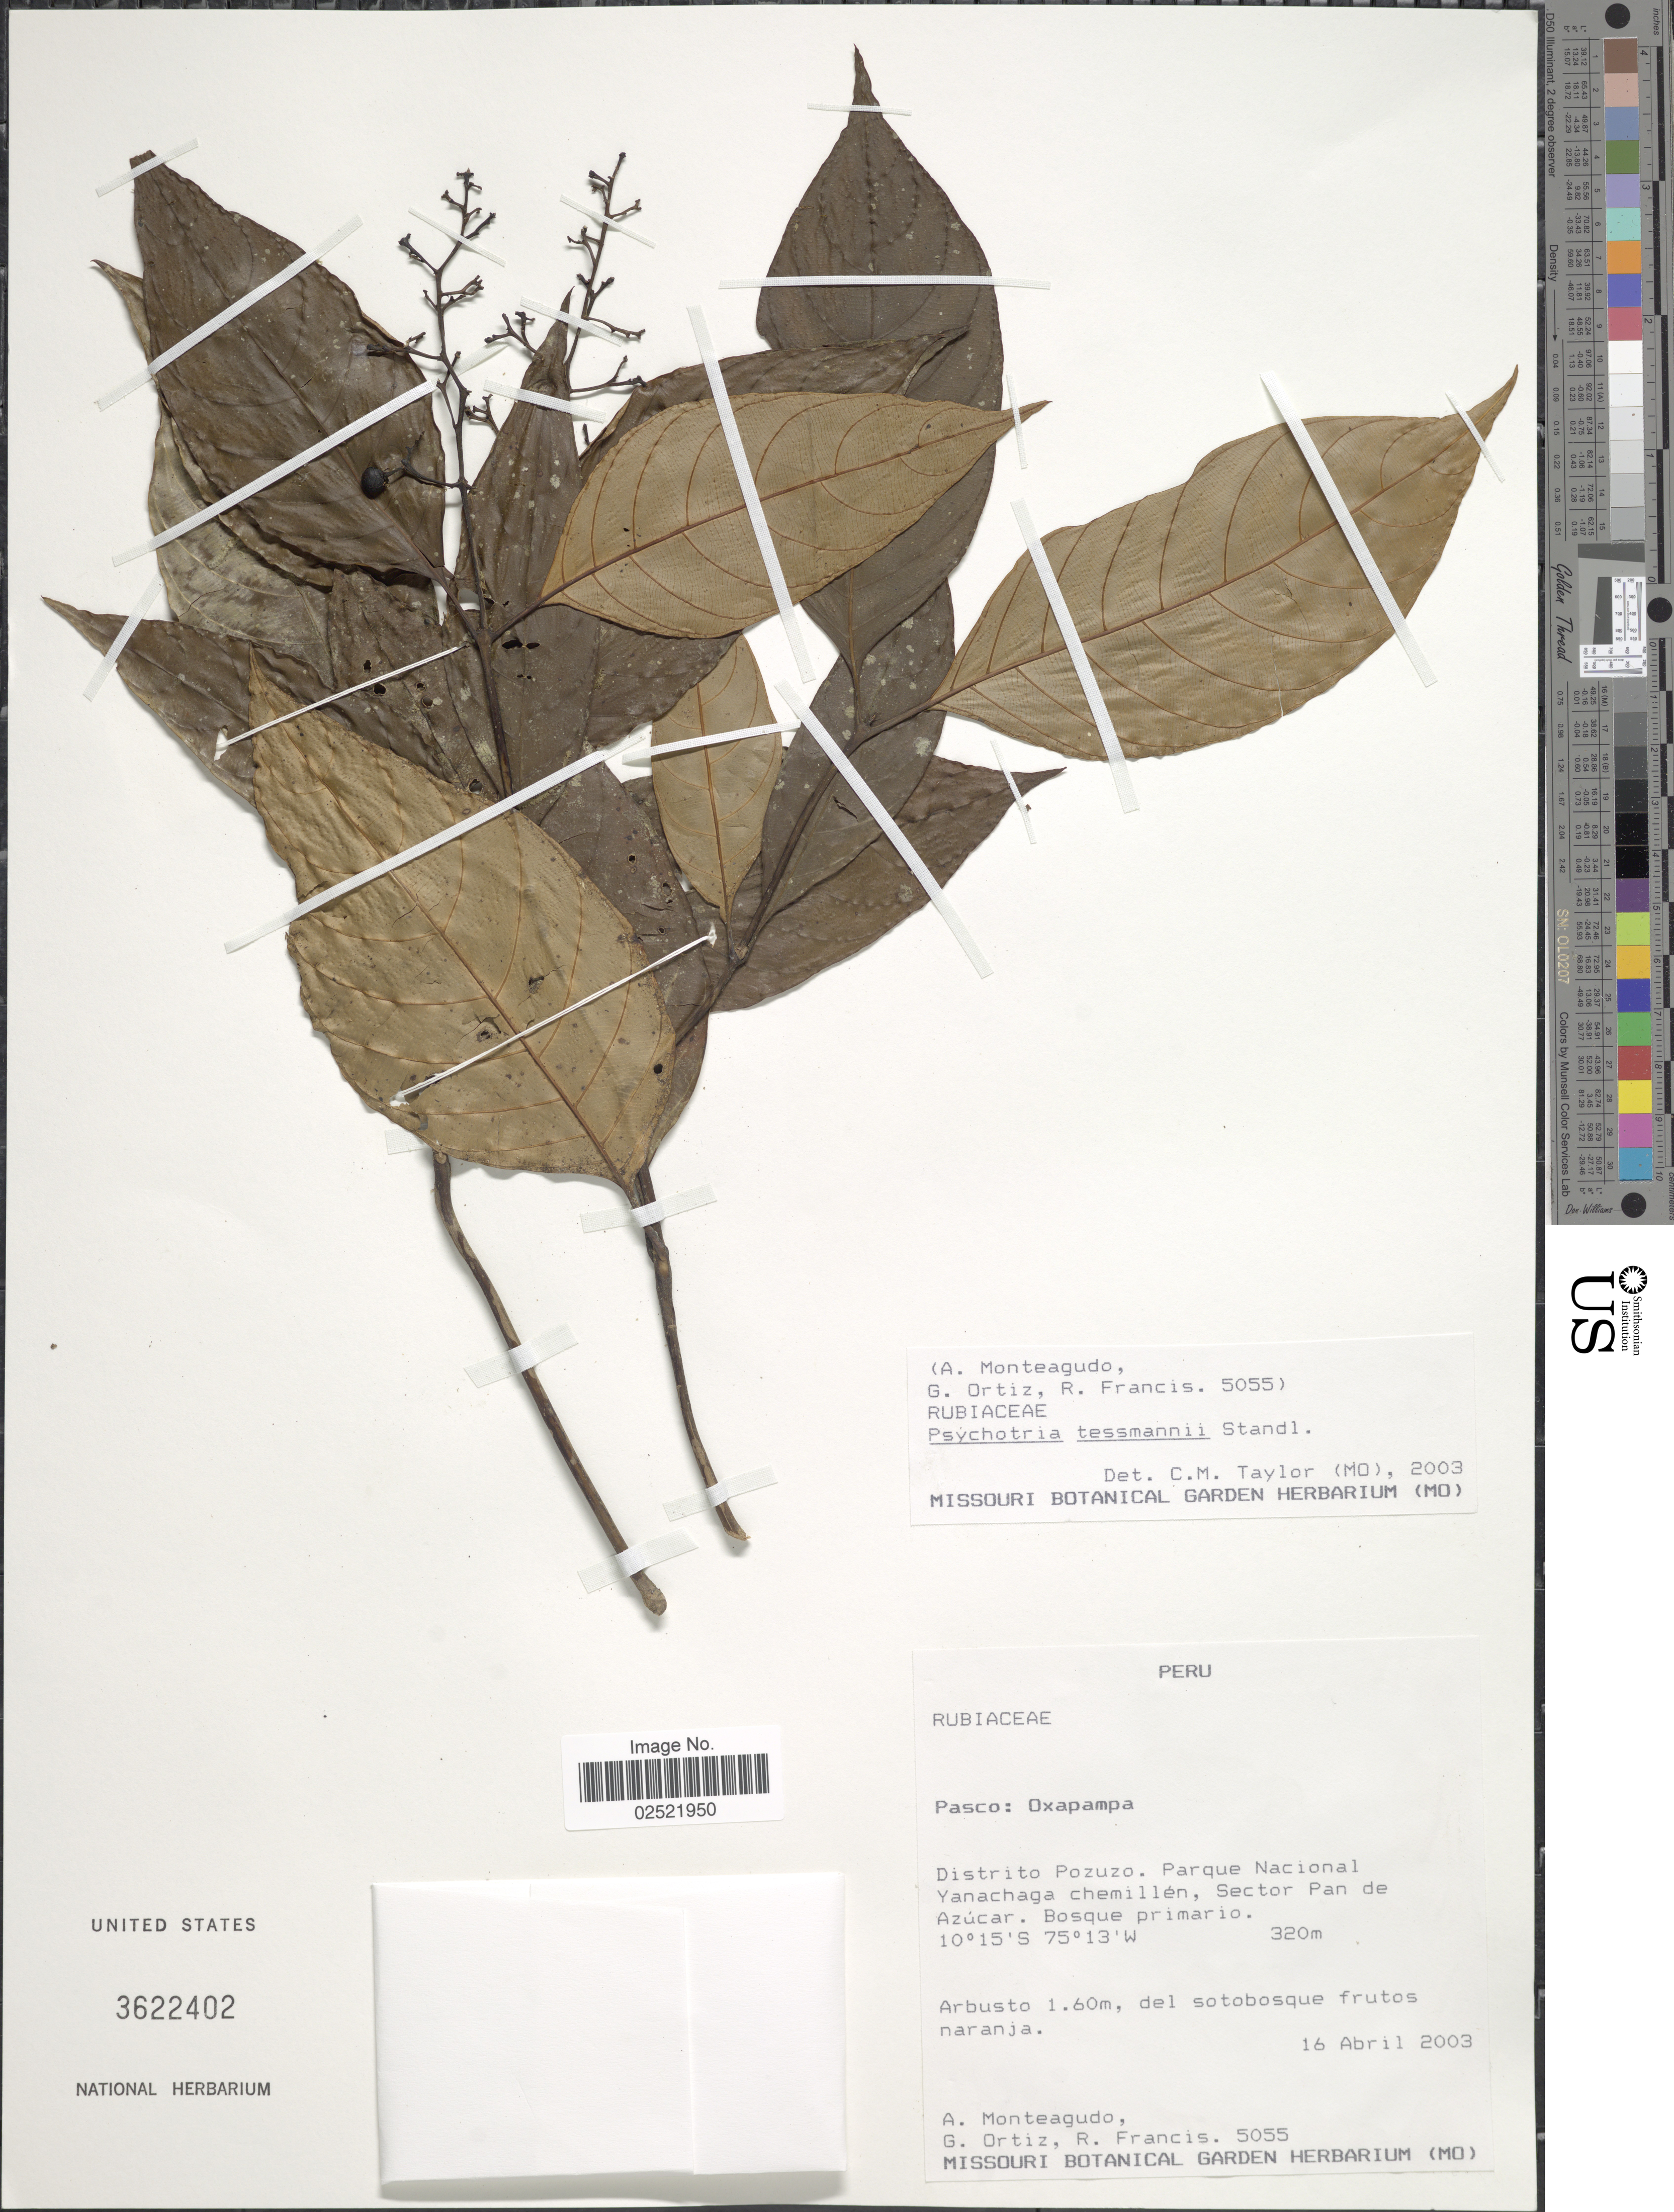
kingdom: Plantae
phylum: Tracheophyta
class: Magnoliopsida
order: Gentianales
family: Rubiaceae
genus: Psychotria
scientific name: Psychotria tessmannii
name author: Standl.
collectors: A. Monteagudo, G. Ortiz & R. Francis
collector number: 5055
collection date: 2003-04-16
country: Peru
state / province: Pasco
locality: Oxapampa, Distrito Pozuzo, Parque Nacional Yanachaga chemillen, Sector Pan de Azucar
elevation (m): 320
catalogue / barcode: US 3622402